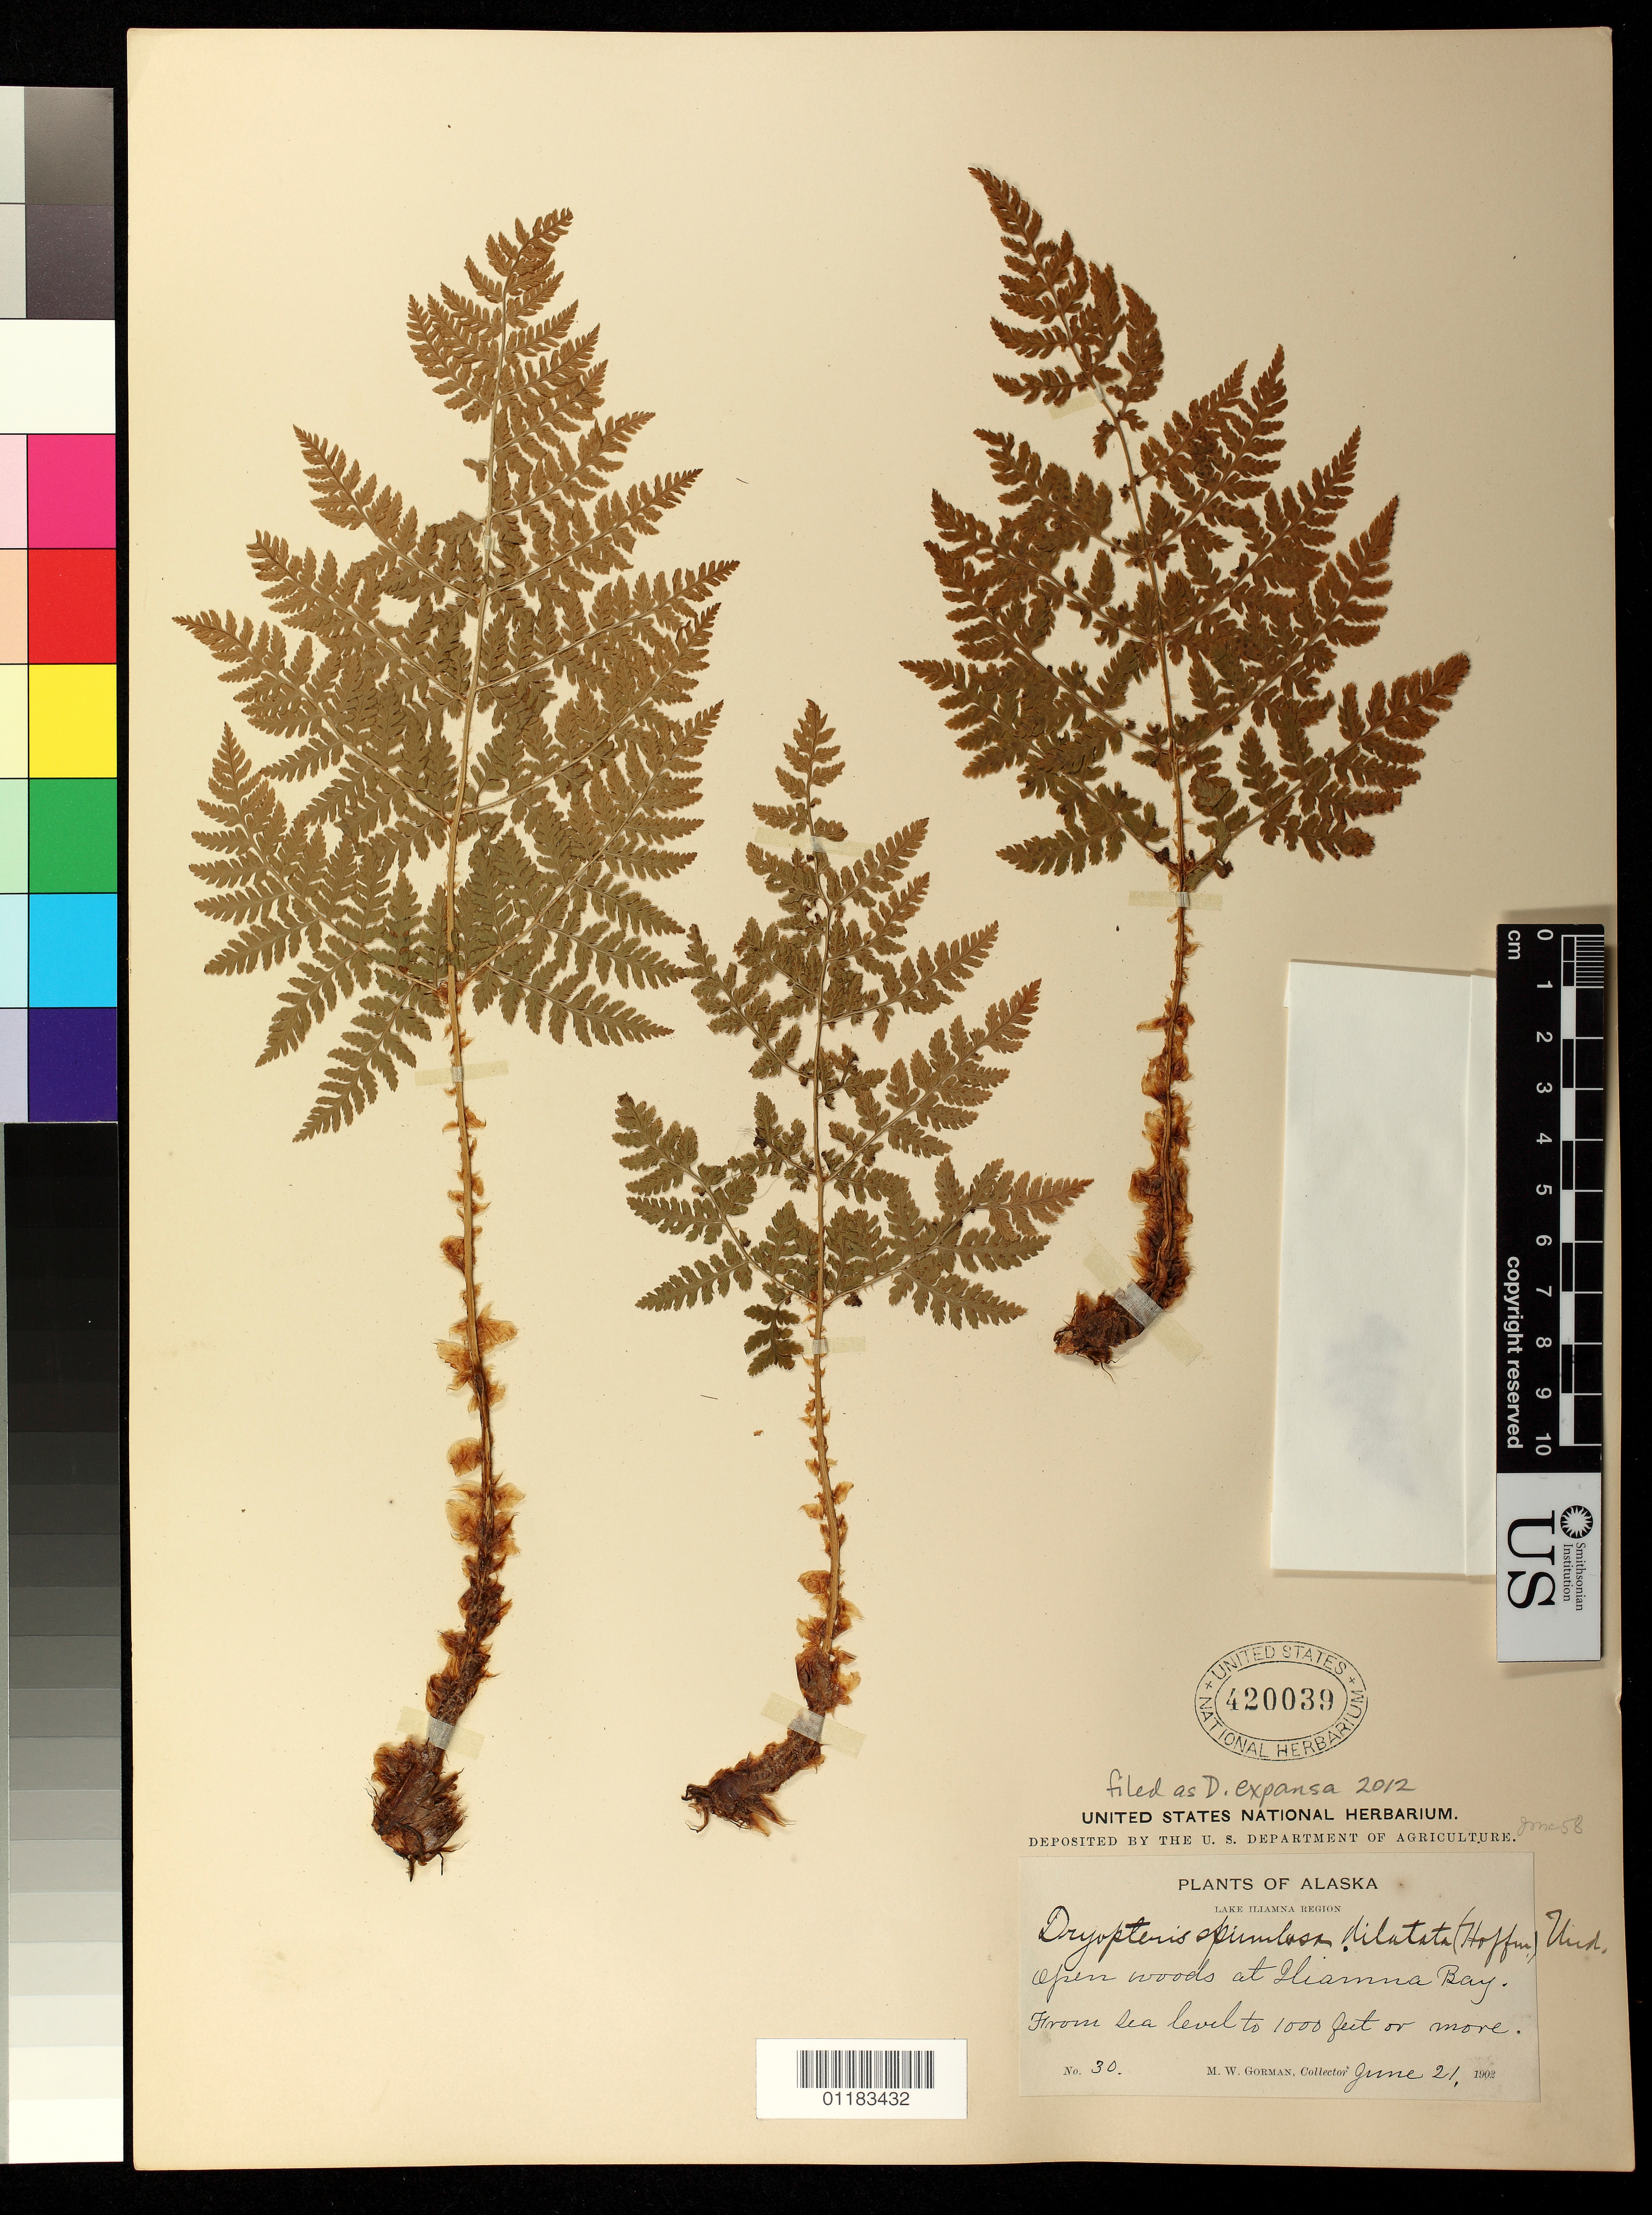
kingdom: Plantae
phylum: Tracheophyta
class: Polypodiopsida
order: Polypodiales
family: Dryopteridaceae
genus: Dryopteris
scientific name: Dryopteris expansa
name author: (C. Presl) Fraser-Jenk. & Jermy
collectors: M. W. Gorman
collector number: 30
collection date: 1902-06-21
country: United States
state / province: Alaska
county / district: Lake and Peninsula Borough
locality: Open woods at Iliamna Bay. From sea level to 1000 feet or more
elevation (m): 0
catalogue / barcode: US 420039